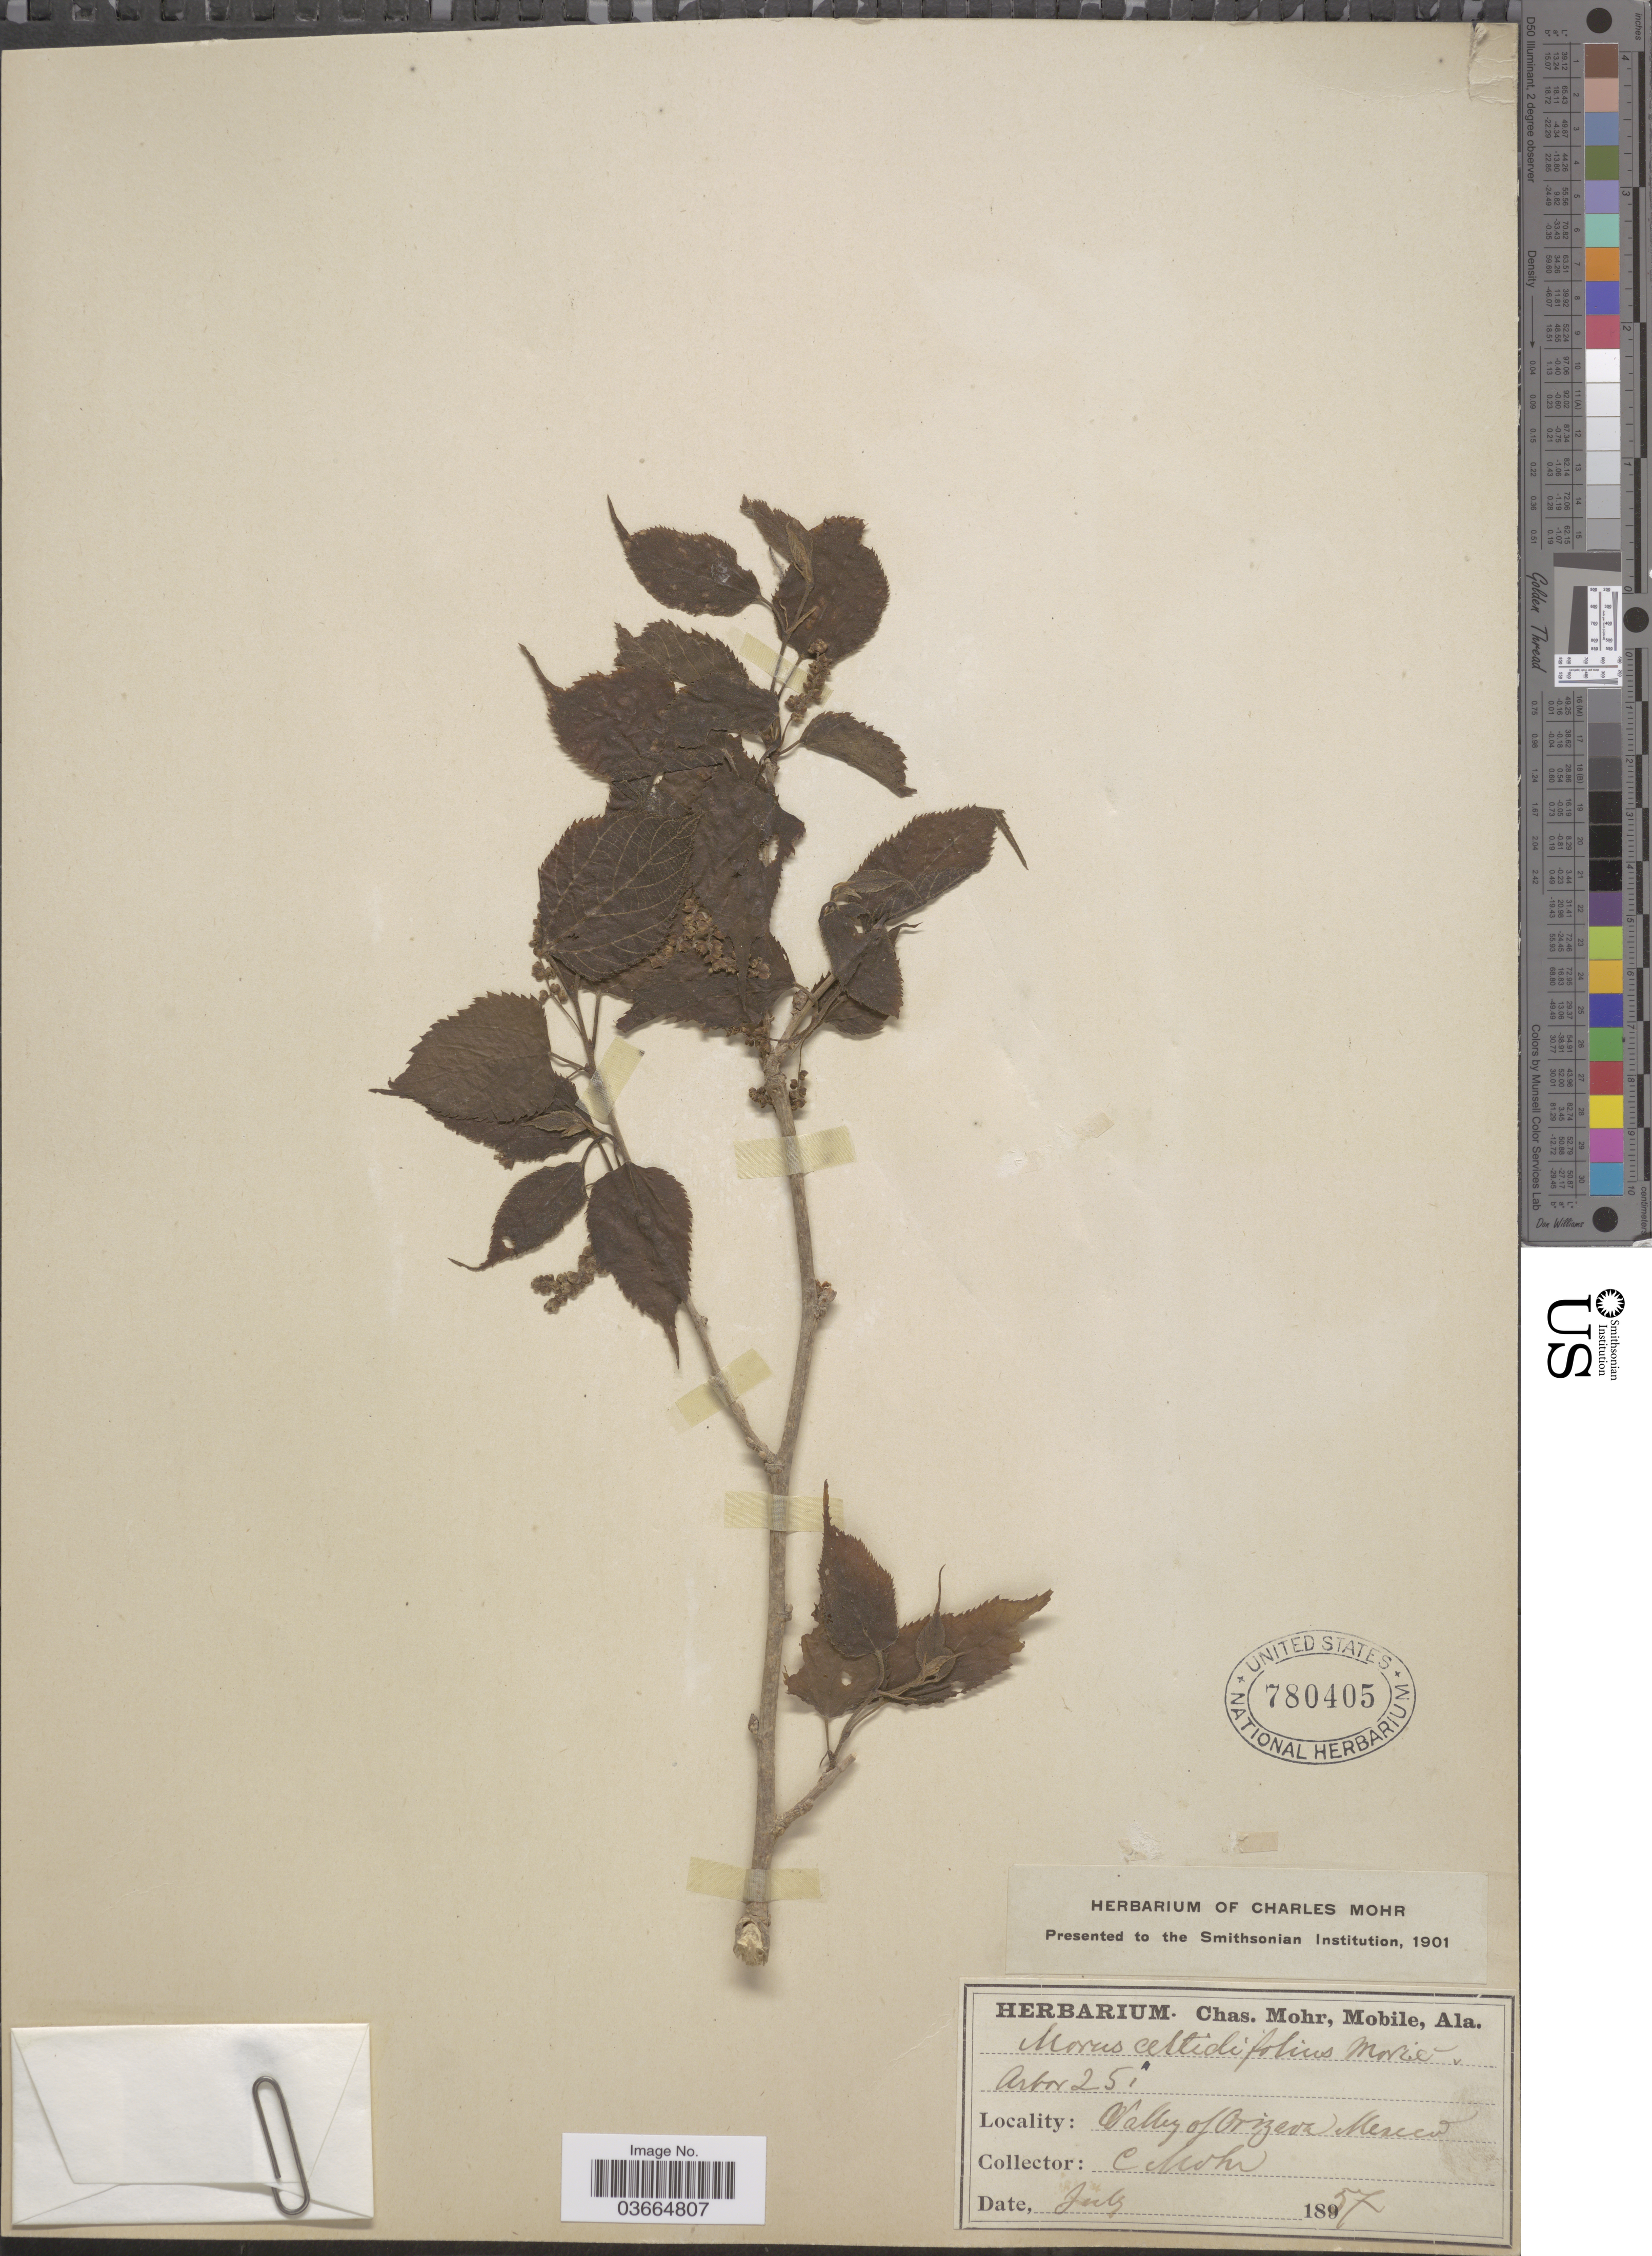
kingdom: Plantae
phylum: Tracheophyta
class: Magnoliopsida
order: Rosales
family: Moraceae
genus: Morus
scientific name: Morus celtidifolia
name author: Kunth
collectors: Mohr, C. T. (herbarium)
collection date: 1857-07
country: Mexico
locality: Valley of Orizava.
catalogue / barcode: US 780405